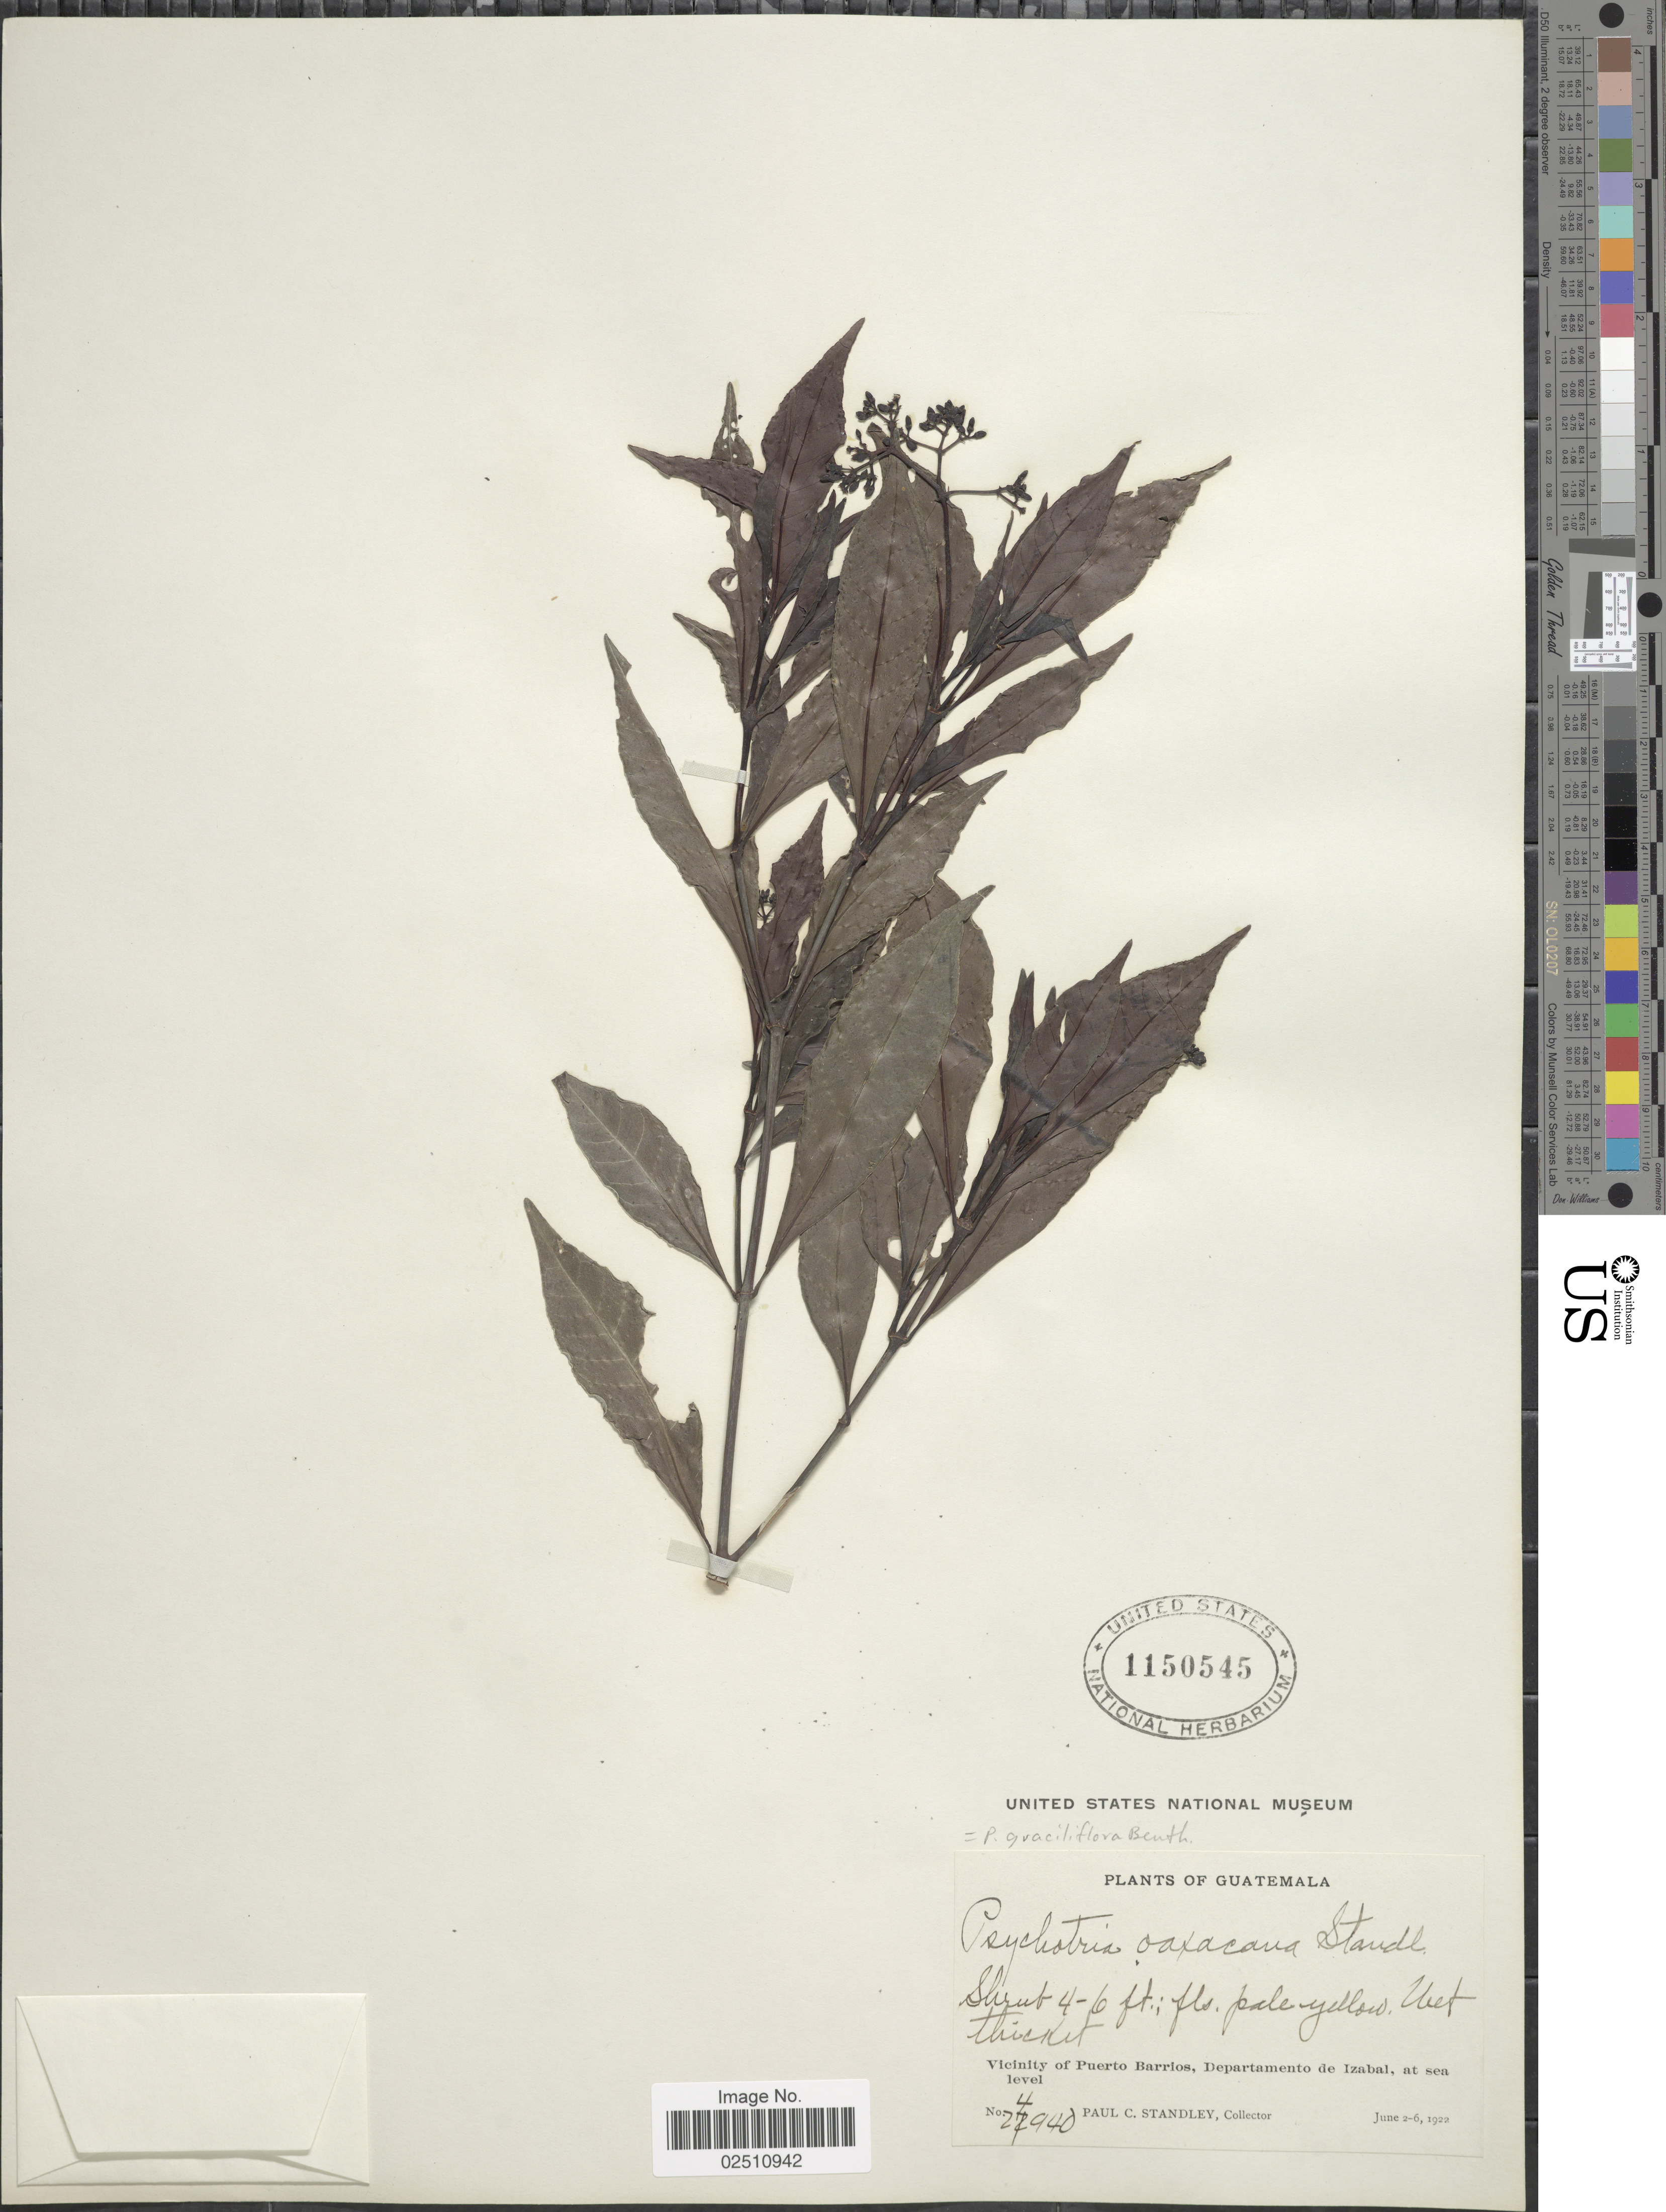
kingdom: Plantae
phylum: Tracheophyta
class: Magnoliopsida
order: Gentianales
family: Rubiaceae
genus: Psychotria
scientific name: Psychotria graciliflora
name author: Benth.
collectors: P. C. Standley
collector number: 24940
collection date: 1922-06-02/1922-06-06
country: Guatemala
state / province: Izabal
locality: Vicinity of Puerto Barrios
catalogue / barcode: US 1150545